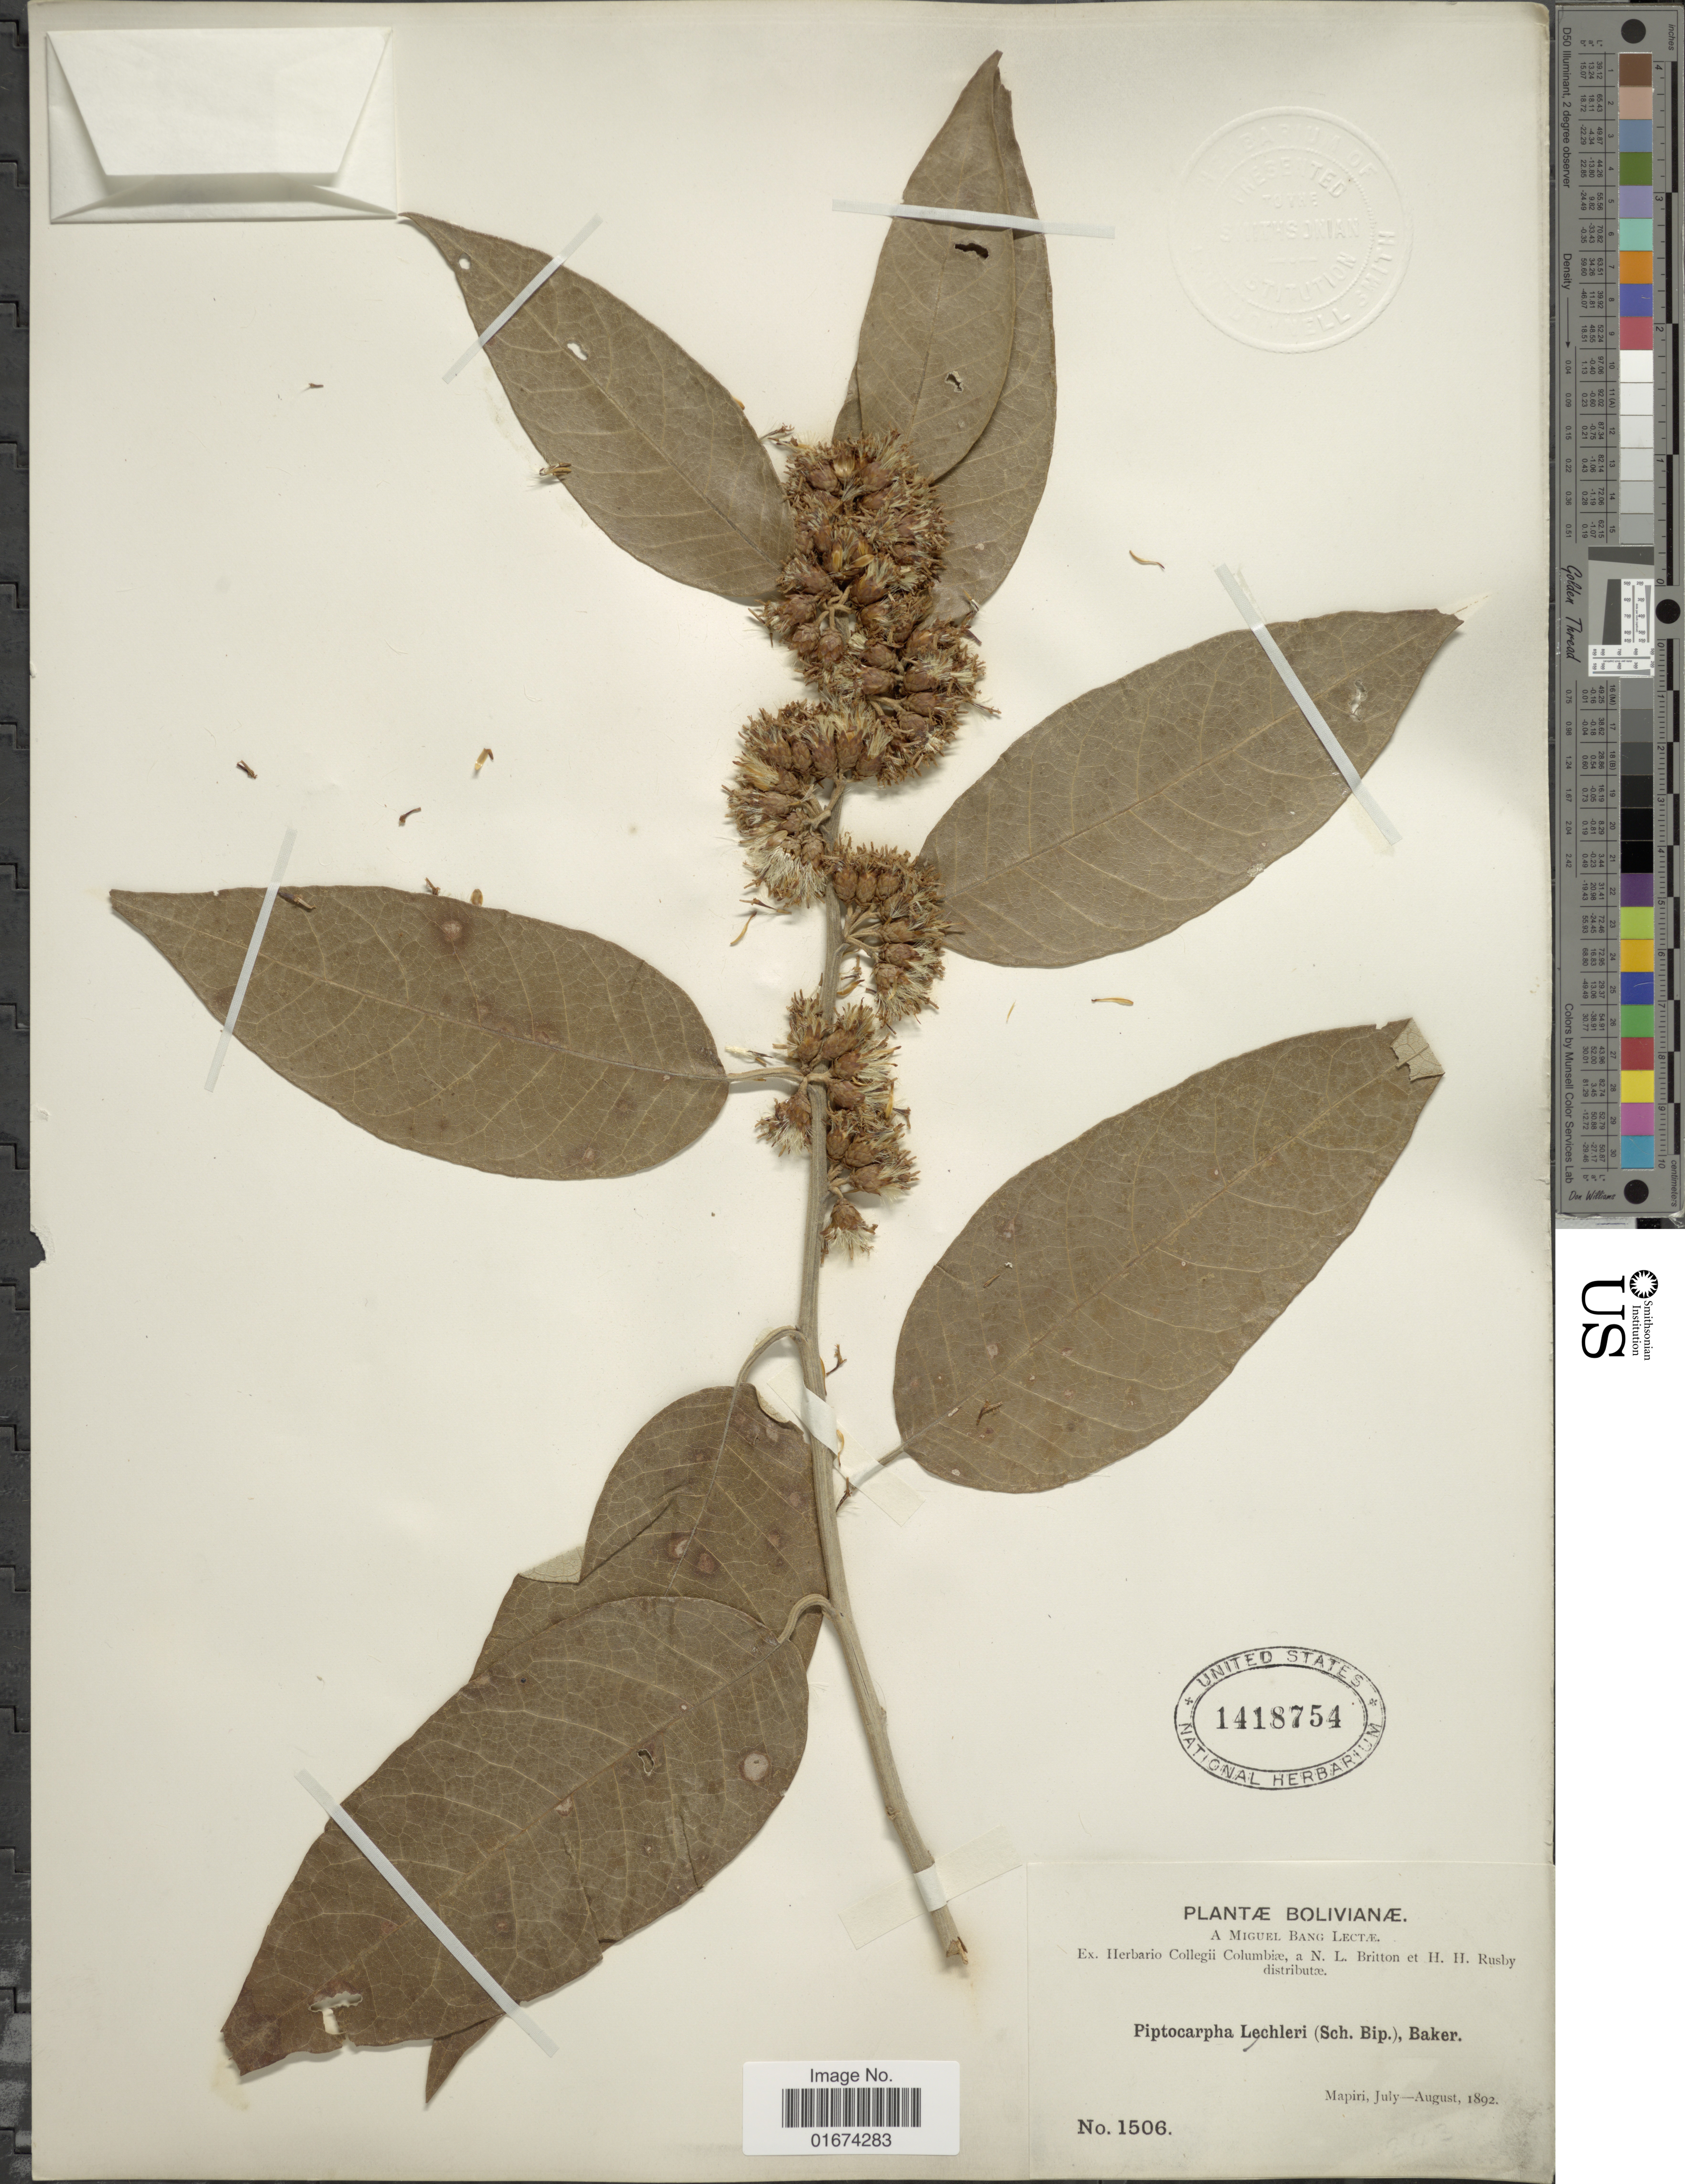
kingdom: Plantae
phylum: Tracheophyta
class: Magnoliopsida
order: Asterales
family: Asteraceae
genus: Piptocarpha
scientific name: Piptocarpha lechleri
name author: (Sch. Bip.) Baker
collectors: M. Bang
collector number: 1506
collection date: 1892-07/1892-08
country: Bolivia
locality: Mapiri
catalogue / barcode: US 1418754